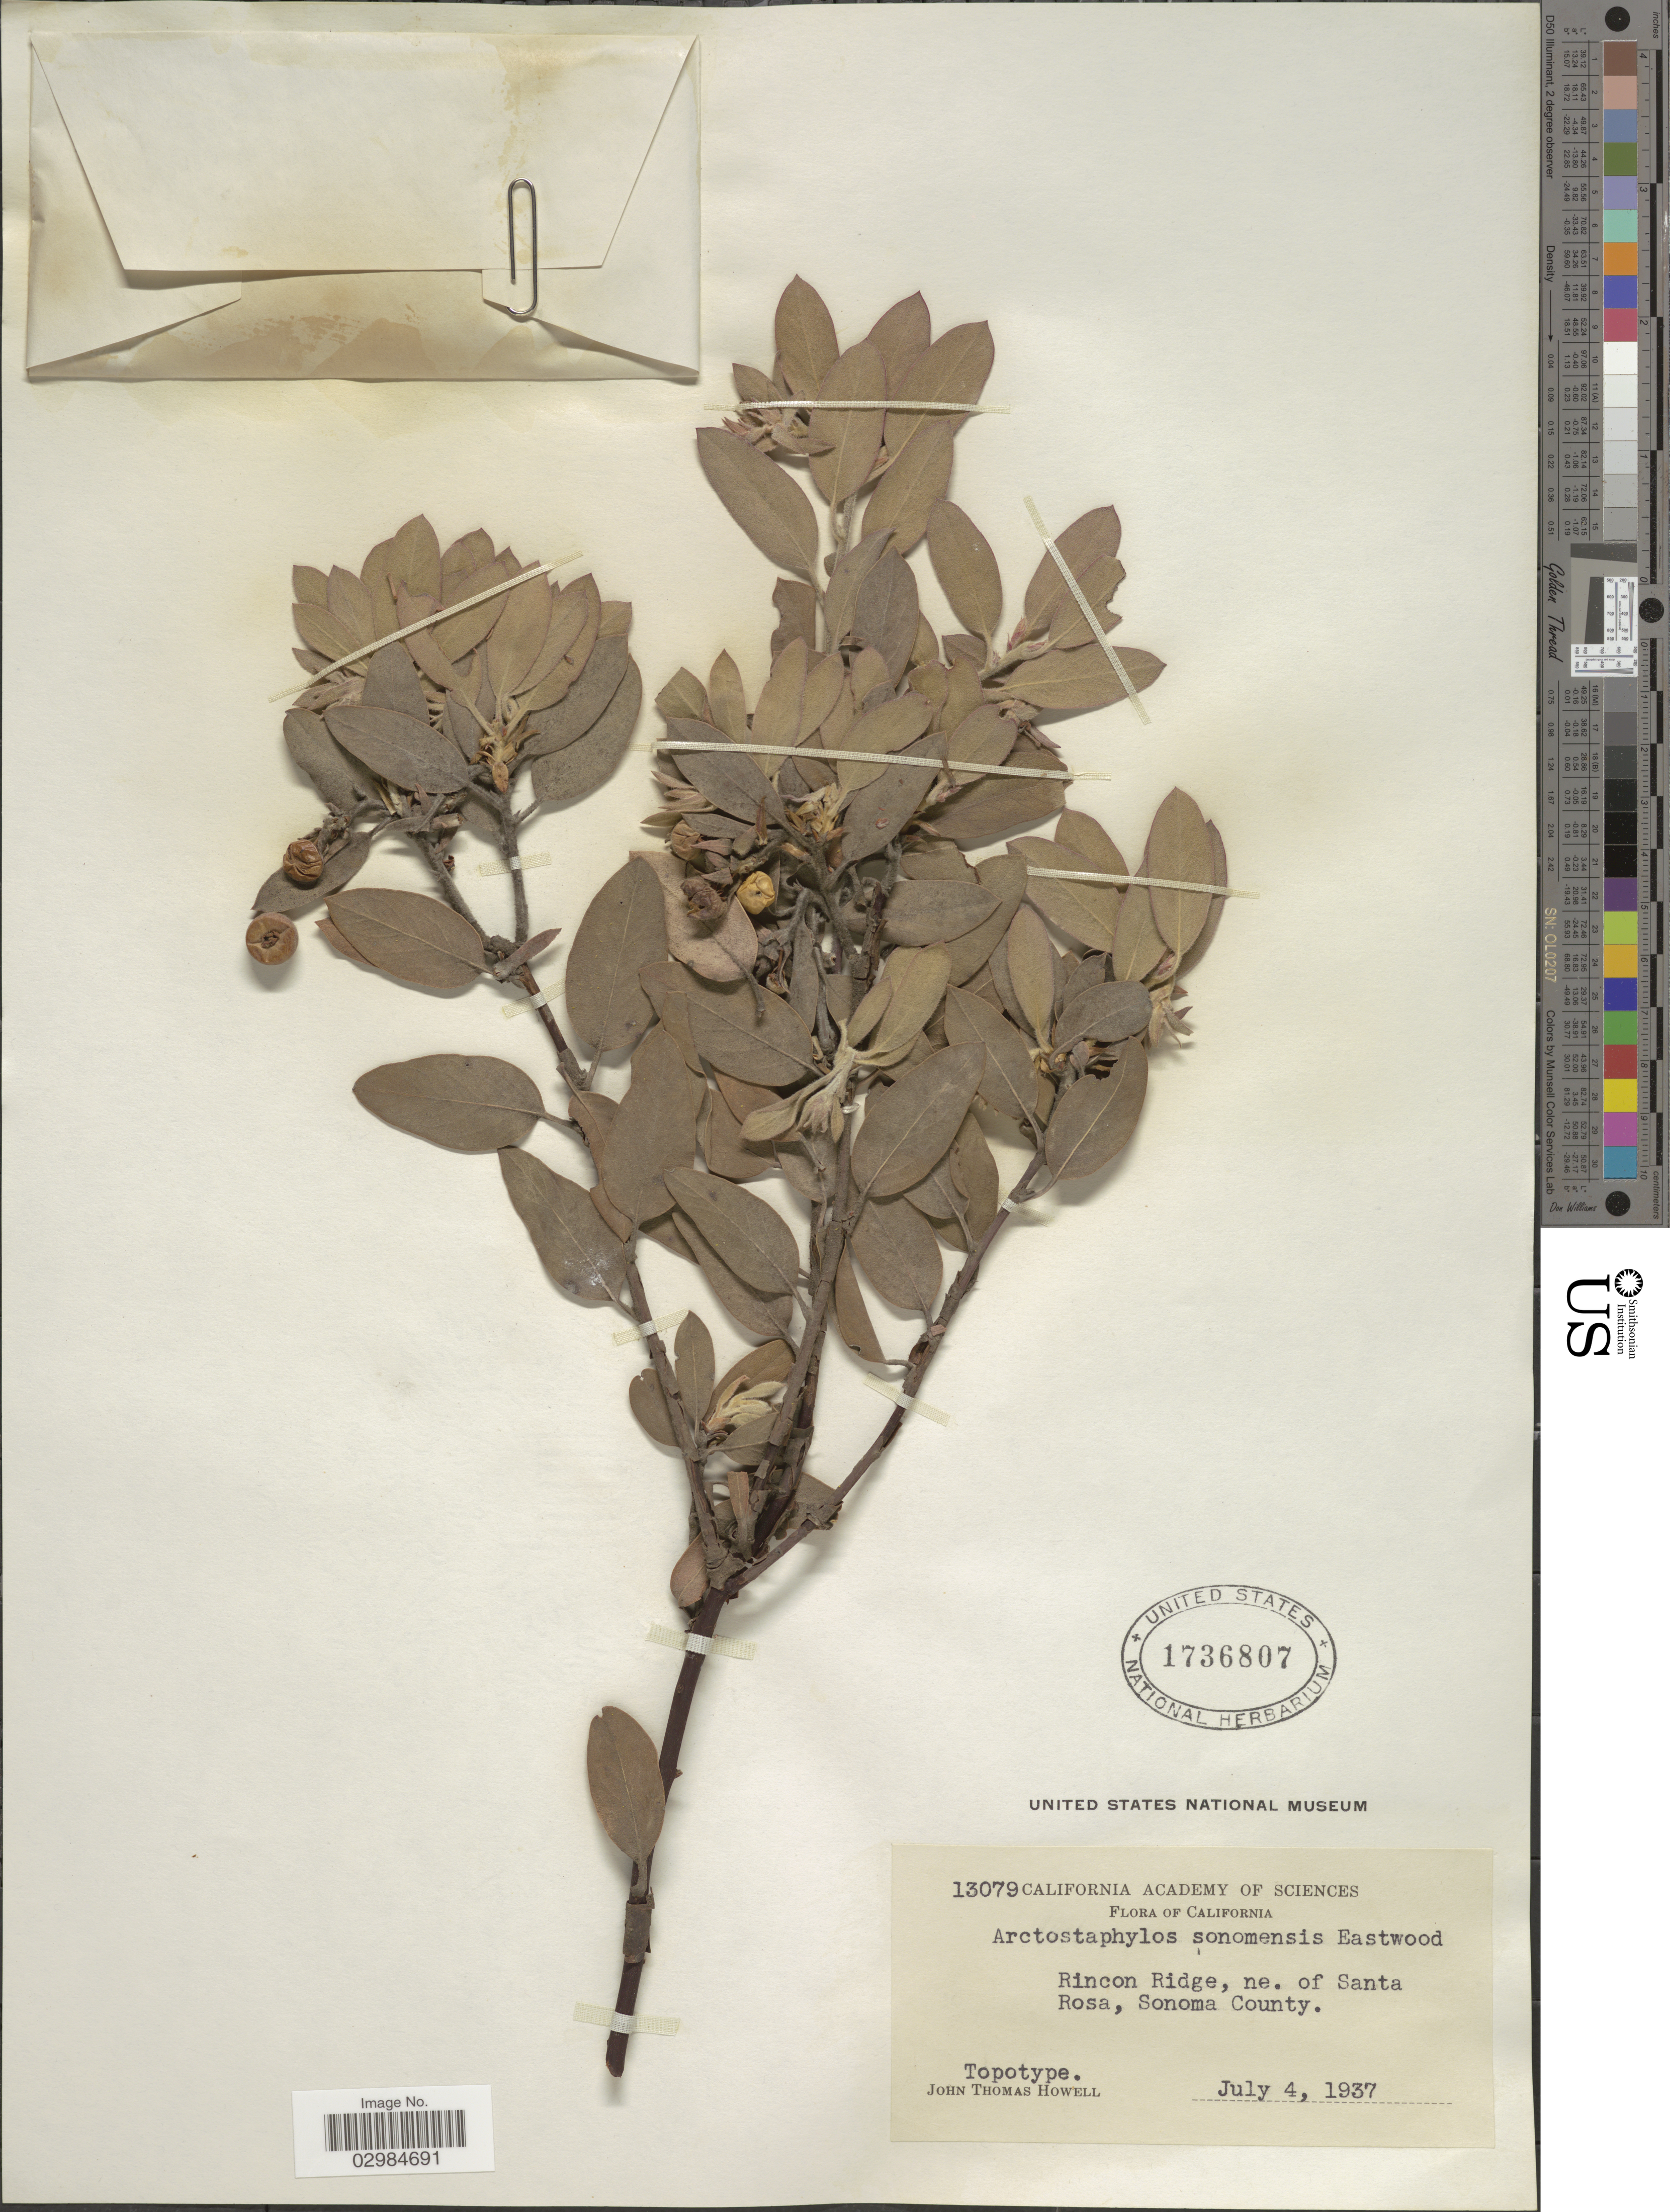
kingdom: Plantae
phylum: Tracheophyta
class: Magnoliopsida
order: Ericales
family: Ericaceae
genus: Arctostaphylos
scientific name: Arctostaphylos sonomensis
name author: Eastw.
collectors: J. T. Howell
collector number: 13079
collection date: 1937-07-04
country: United States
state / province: California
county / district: Sonoma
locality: Rincon Ridge, ne. of Santa Rosa, Sonoma County.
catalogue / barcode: US 1736807